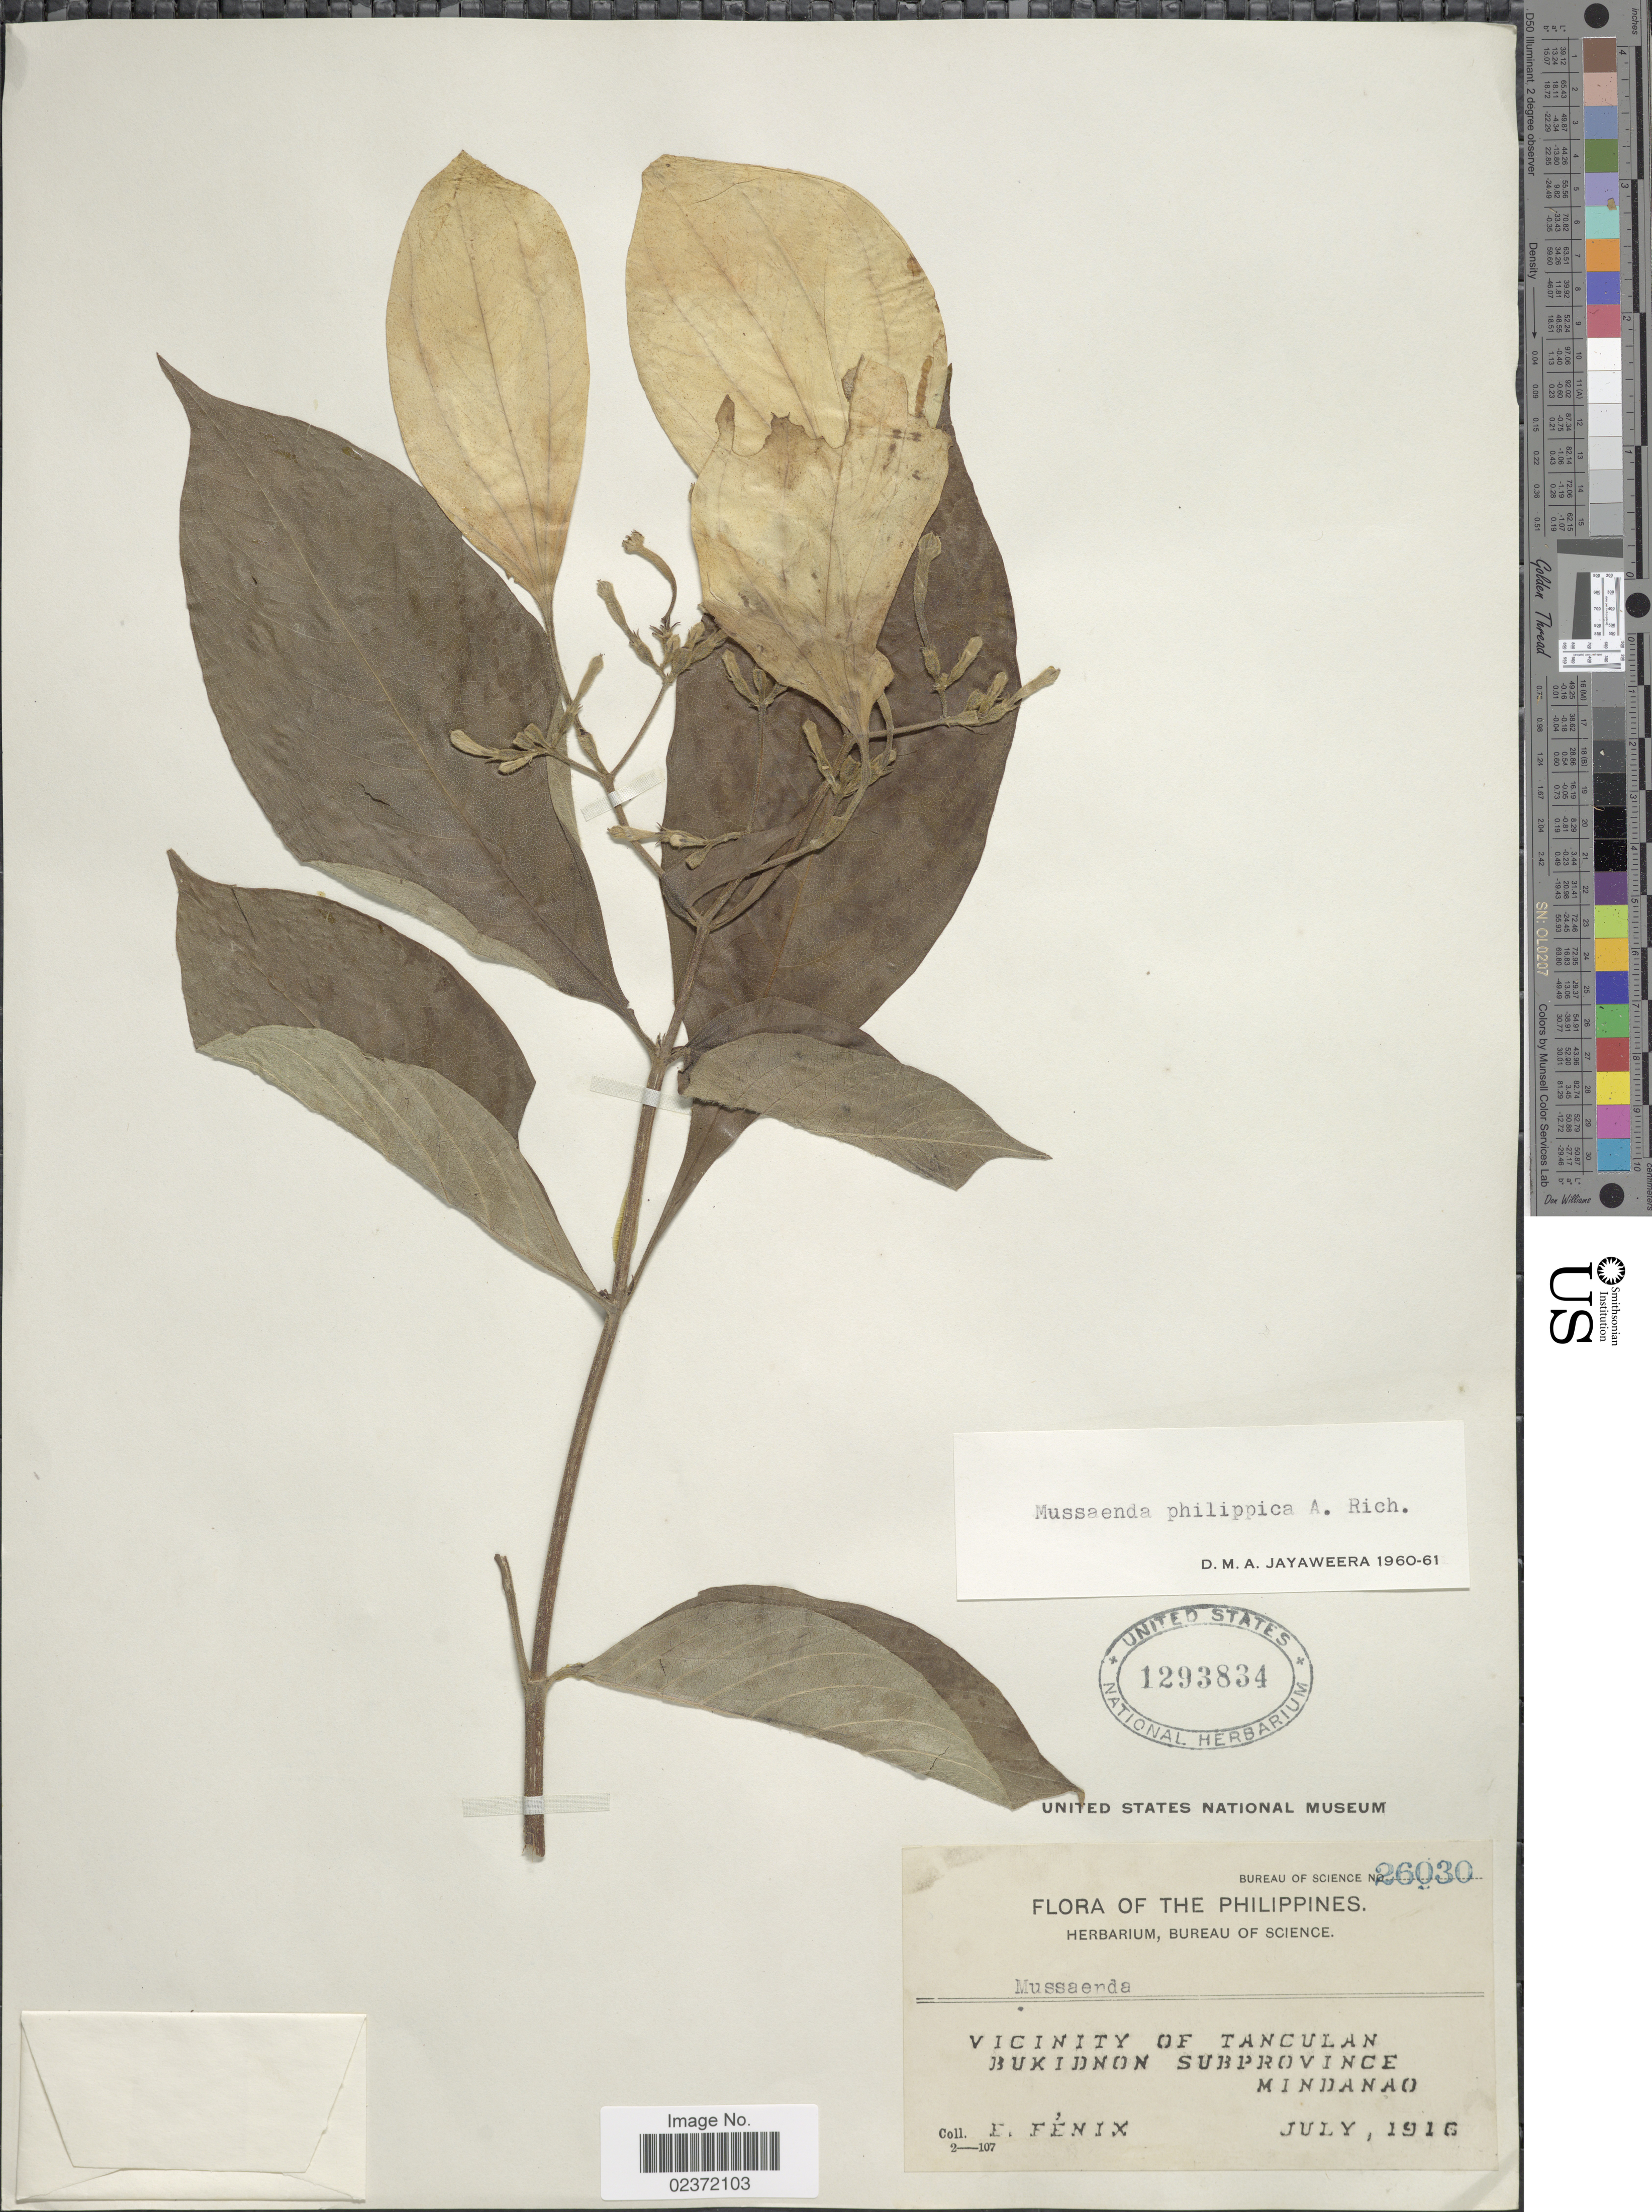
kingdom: Plantae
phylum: Tracheophyta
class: Magnoliopsida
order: Gentianales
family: Rubiaceae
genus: Mussaenda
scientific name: Mussaenda philippica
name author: A. Rich.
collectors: E. Fénix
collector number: Bureau of Science 26030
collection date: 1916-07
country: Philippines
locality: Vicinity of Tanculan, Bukidnon Subprovince, Mindanao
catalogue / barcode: US 1293834